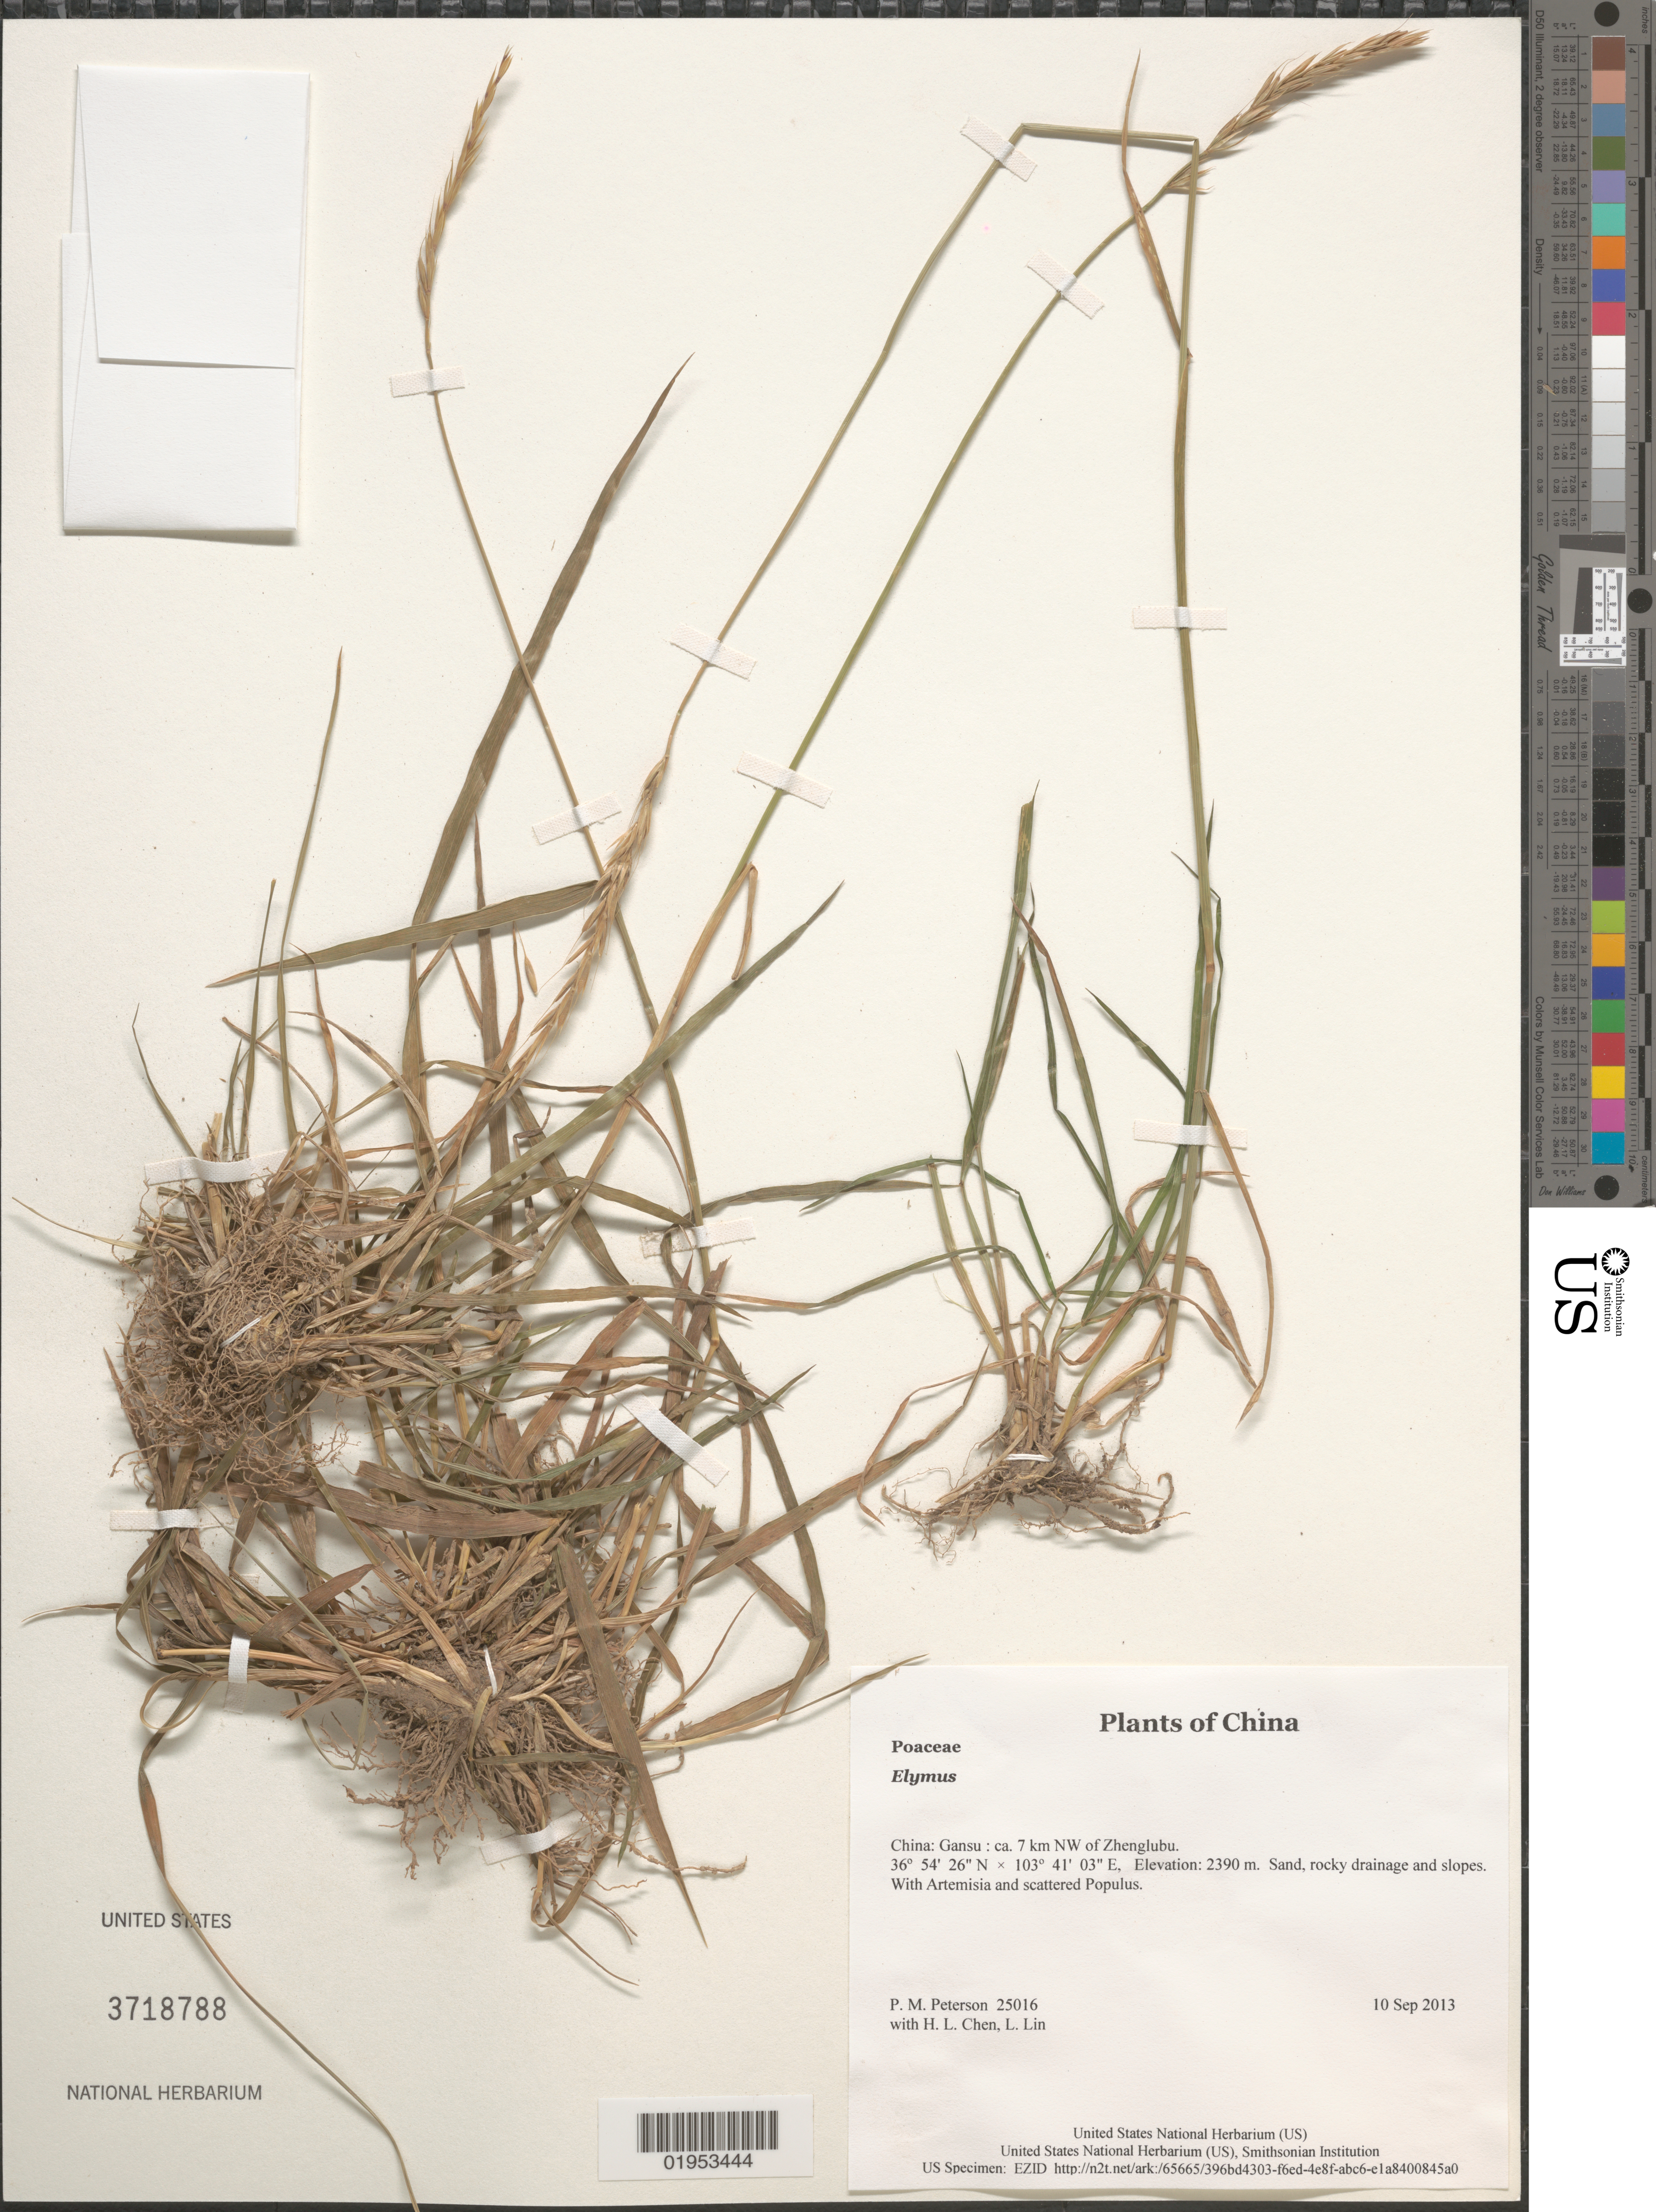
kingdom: Plantae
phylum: Tracheophyta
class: Liliopsida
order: Poales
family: Poaceae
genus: Elymus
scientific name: Elymus sp.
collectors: P. M. Peterson, H. L. Chen & L. Lin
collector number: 25016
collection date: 2013-09-10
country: China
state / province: Gansu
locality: ca. 7 km NW of Zhenglubu.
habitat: Sand, rocky drainage and slopes.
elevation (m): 2390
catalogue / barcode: US 3718788